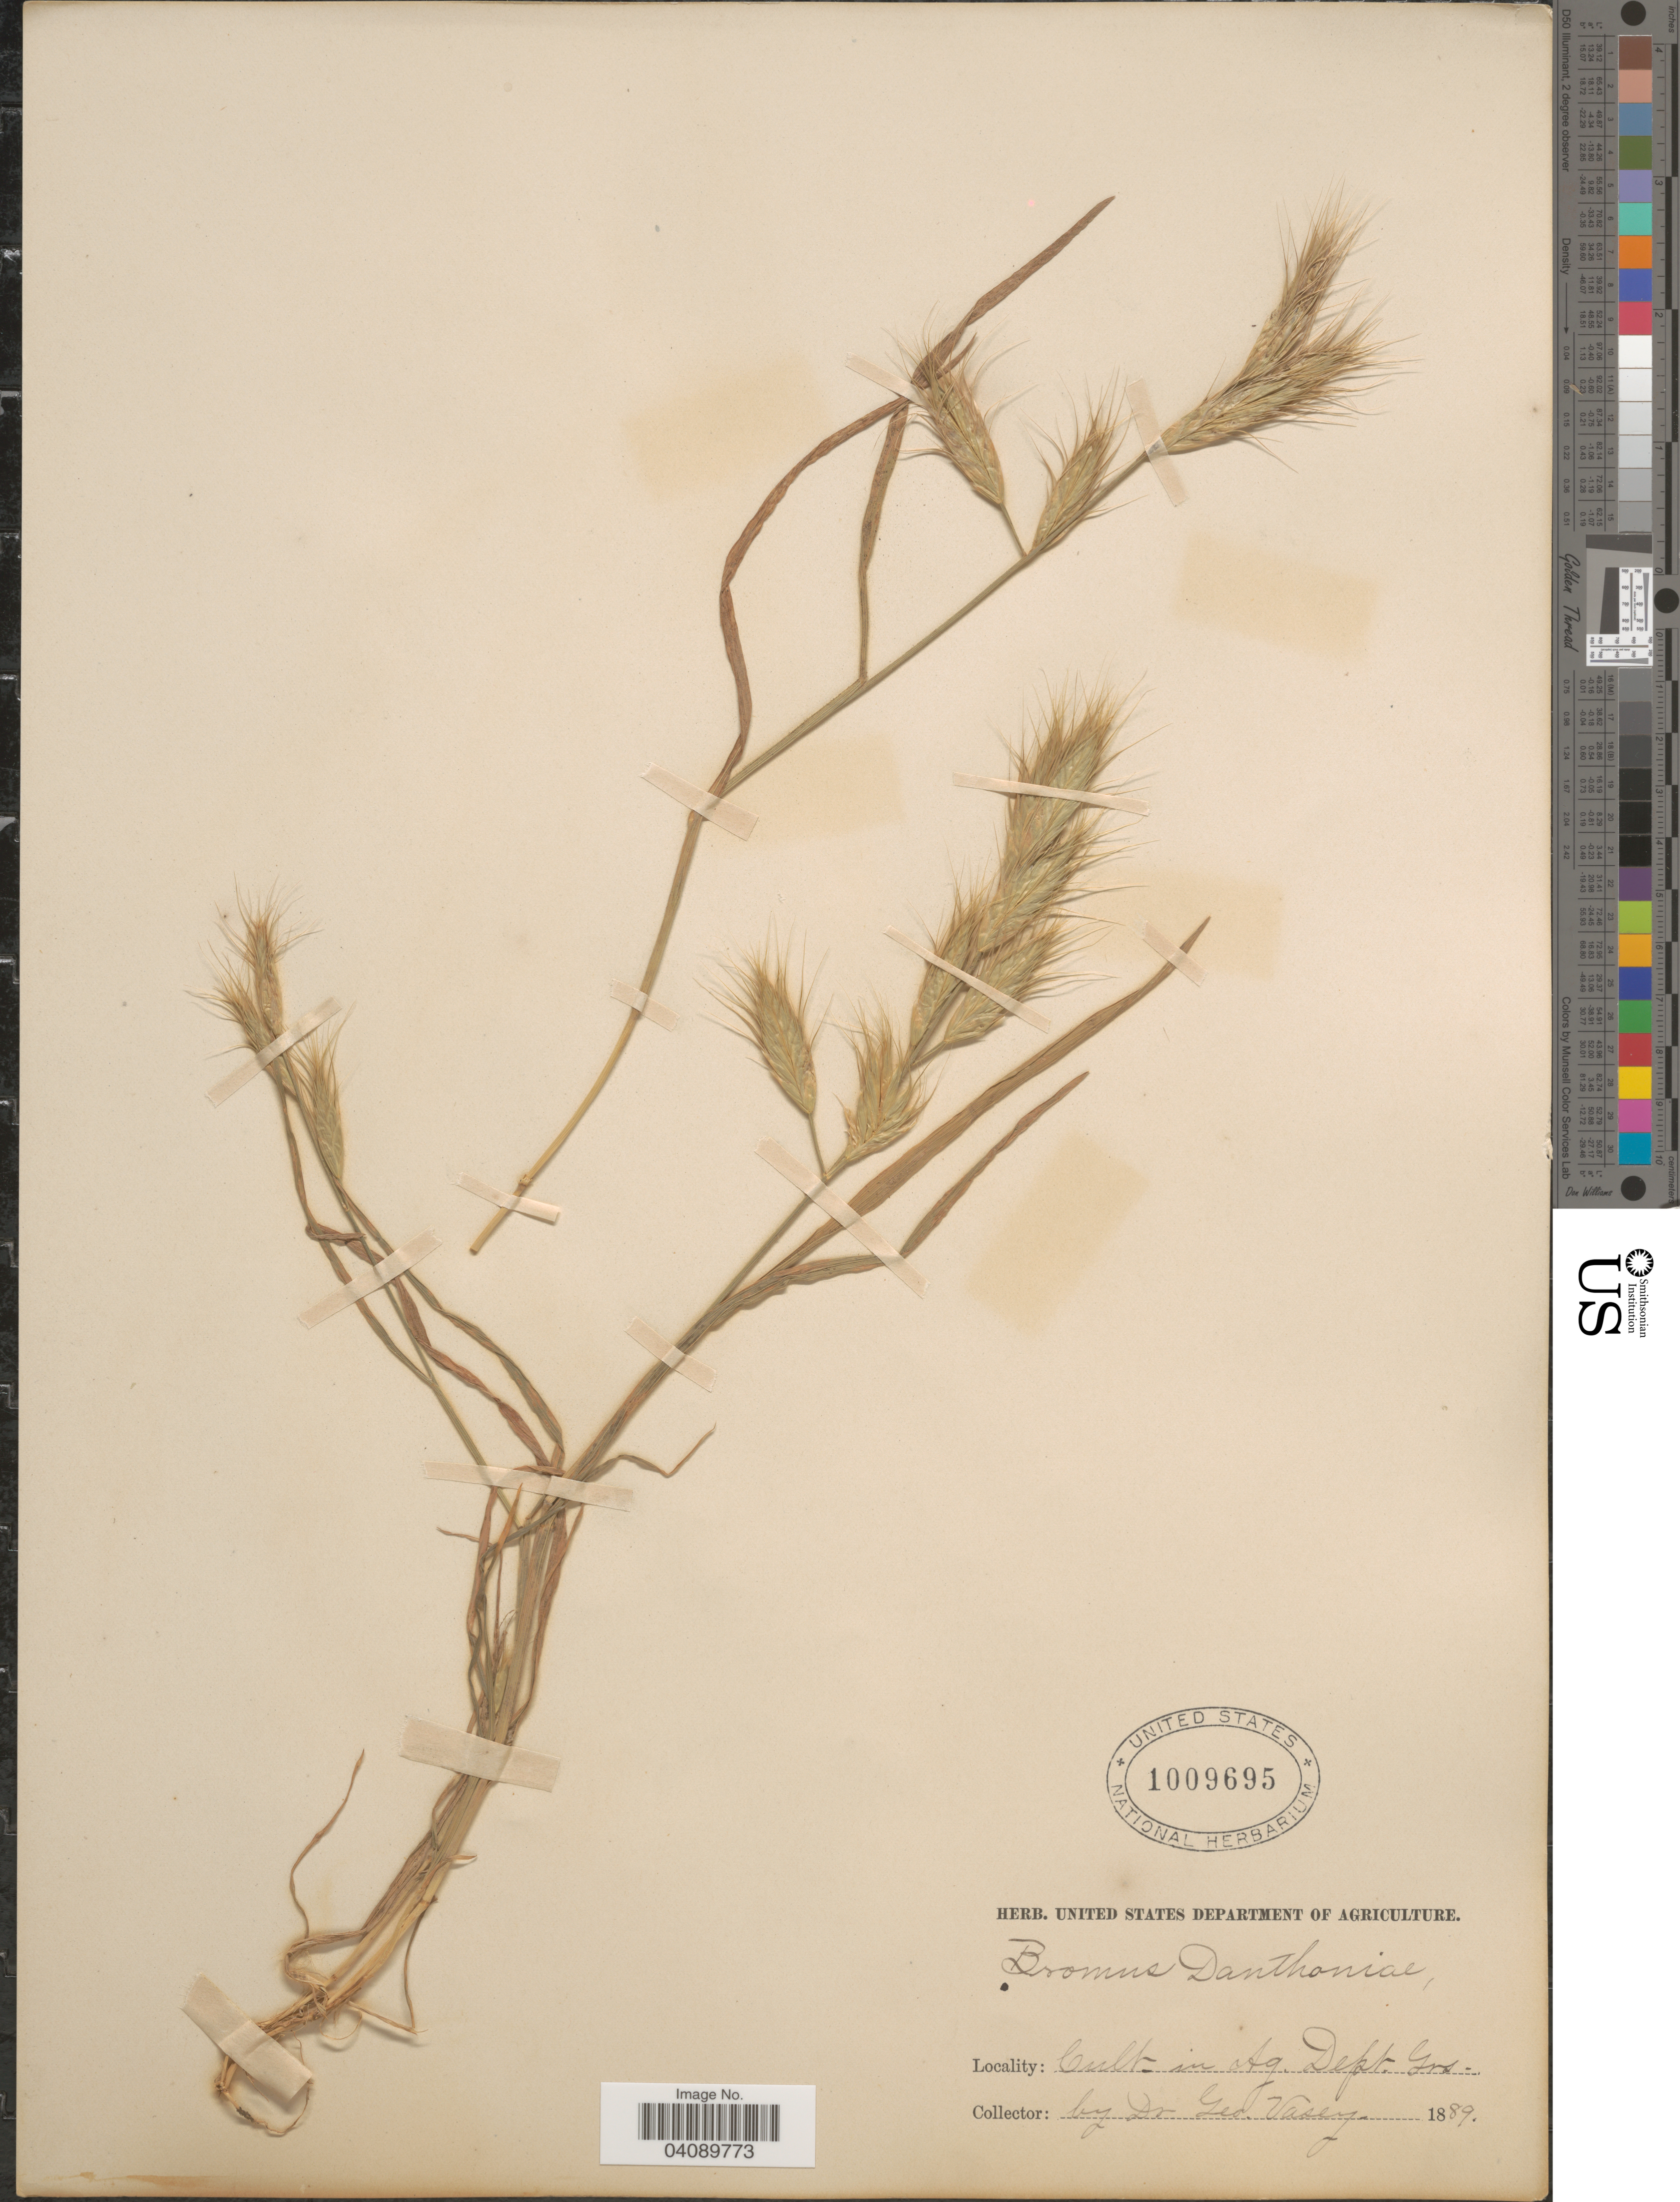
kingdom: Plantae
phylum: Tracheophyta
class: Liliopsida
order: Poales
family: Poaceae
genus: Bromus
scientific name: Bromus danthoniae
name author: Trin. ex C.A. Mey.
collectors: G. R. Vasey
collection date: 1889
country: United States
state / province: District of Columbia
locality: In Ag. Dept. Grds.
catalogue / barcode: US 1009695